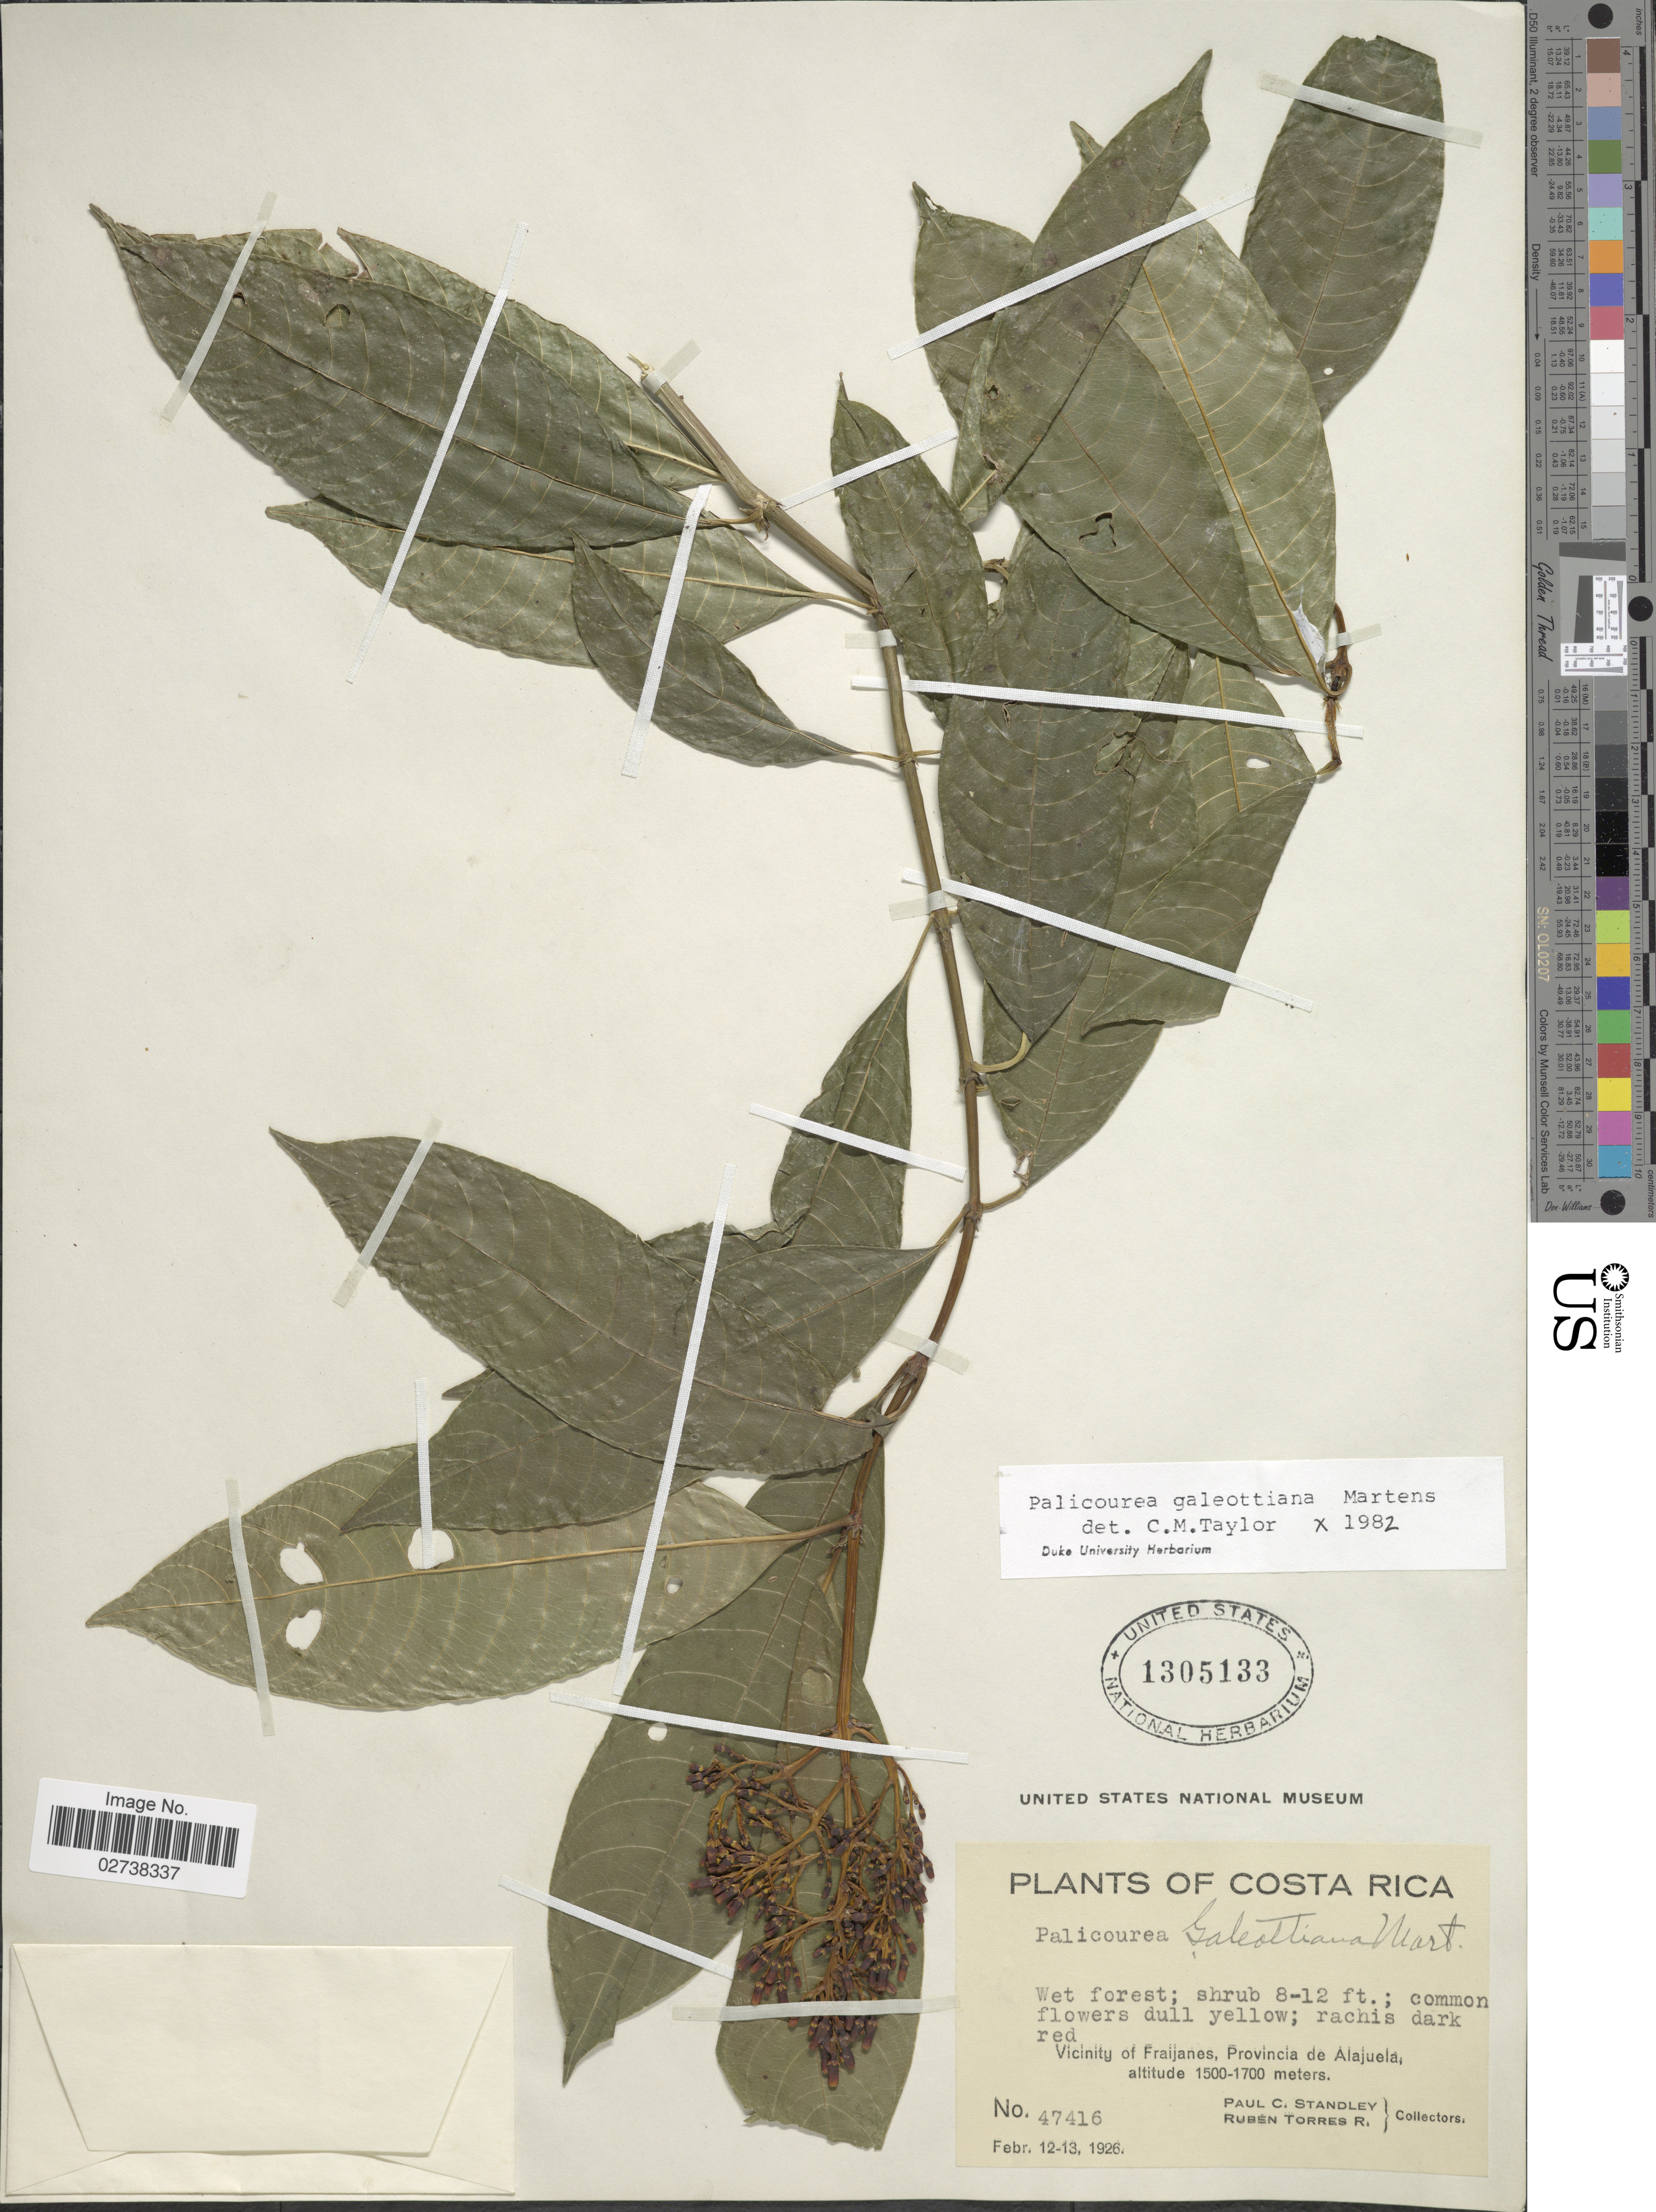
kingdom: Plantae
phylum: Tracheophyta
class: Magnoliopsida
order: Gentianales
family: Rubiaceae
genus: Palicourea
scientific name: Palicourea galeottiana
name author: M. Martens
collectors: P. C. Standley & R. Torres Rojas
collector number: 47416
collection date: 1926-02-12/1926-02-13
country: Costa Rica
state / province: Alajuela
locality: Vicinity of Fraijanes, Provincia de Alajuela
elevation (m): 1500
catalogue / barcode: US 1305133